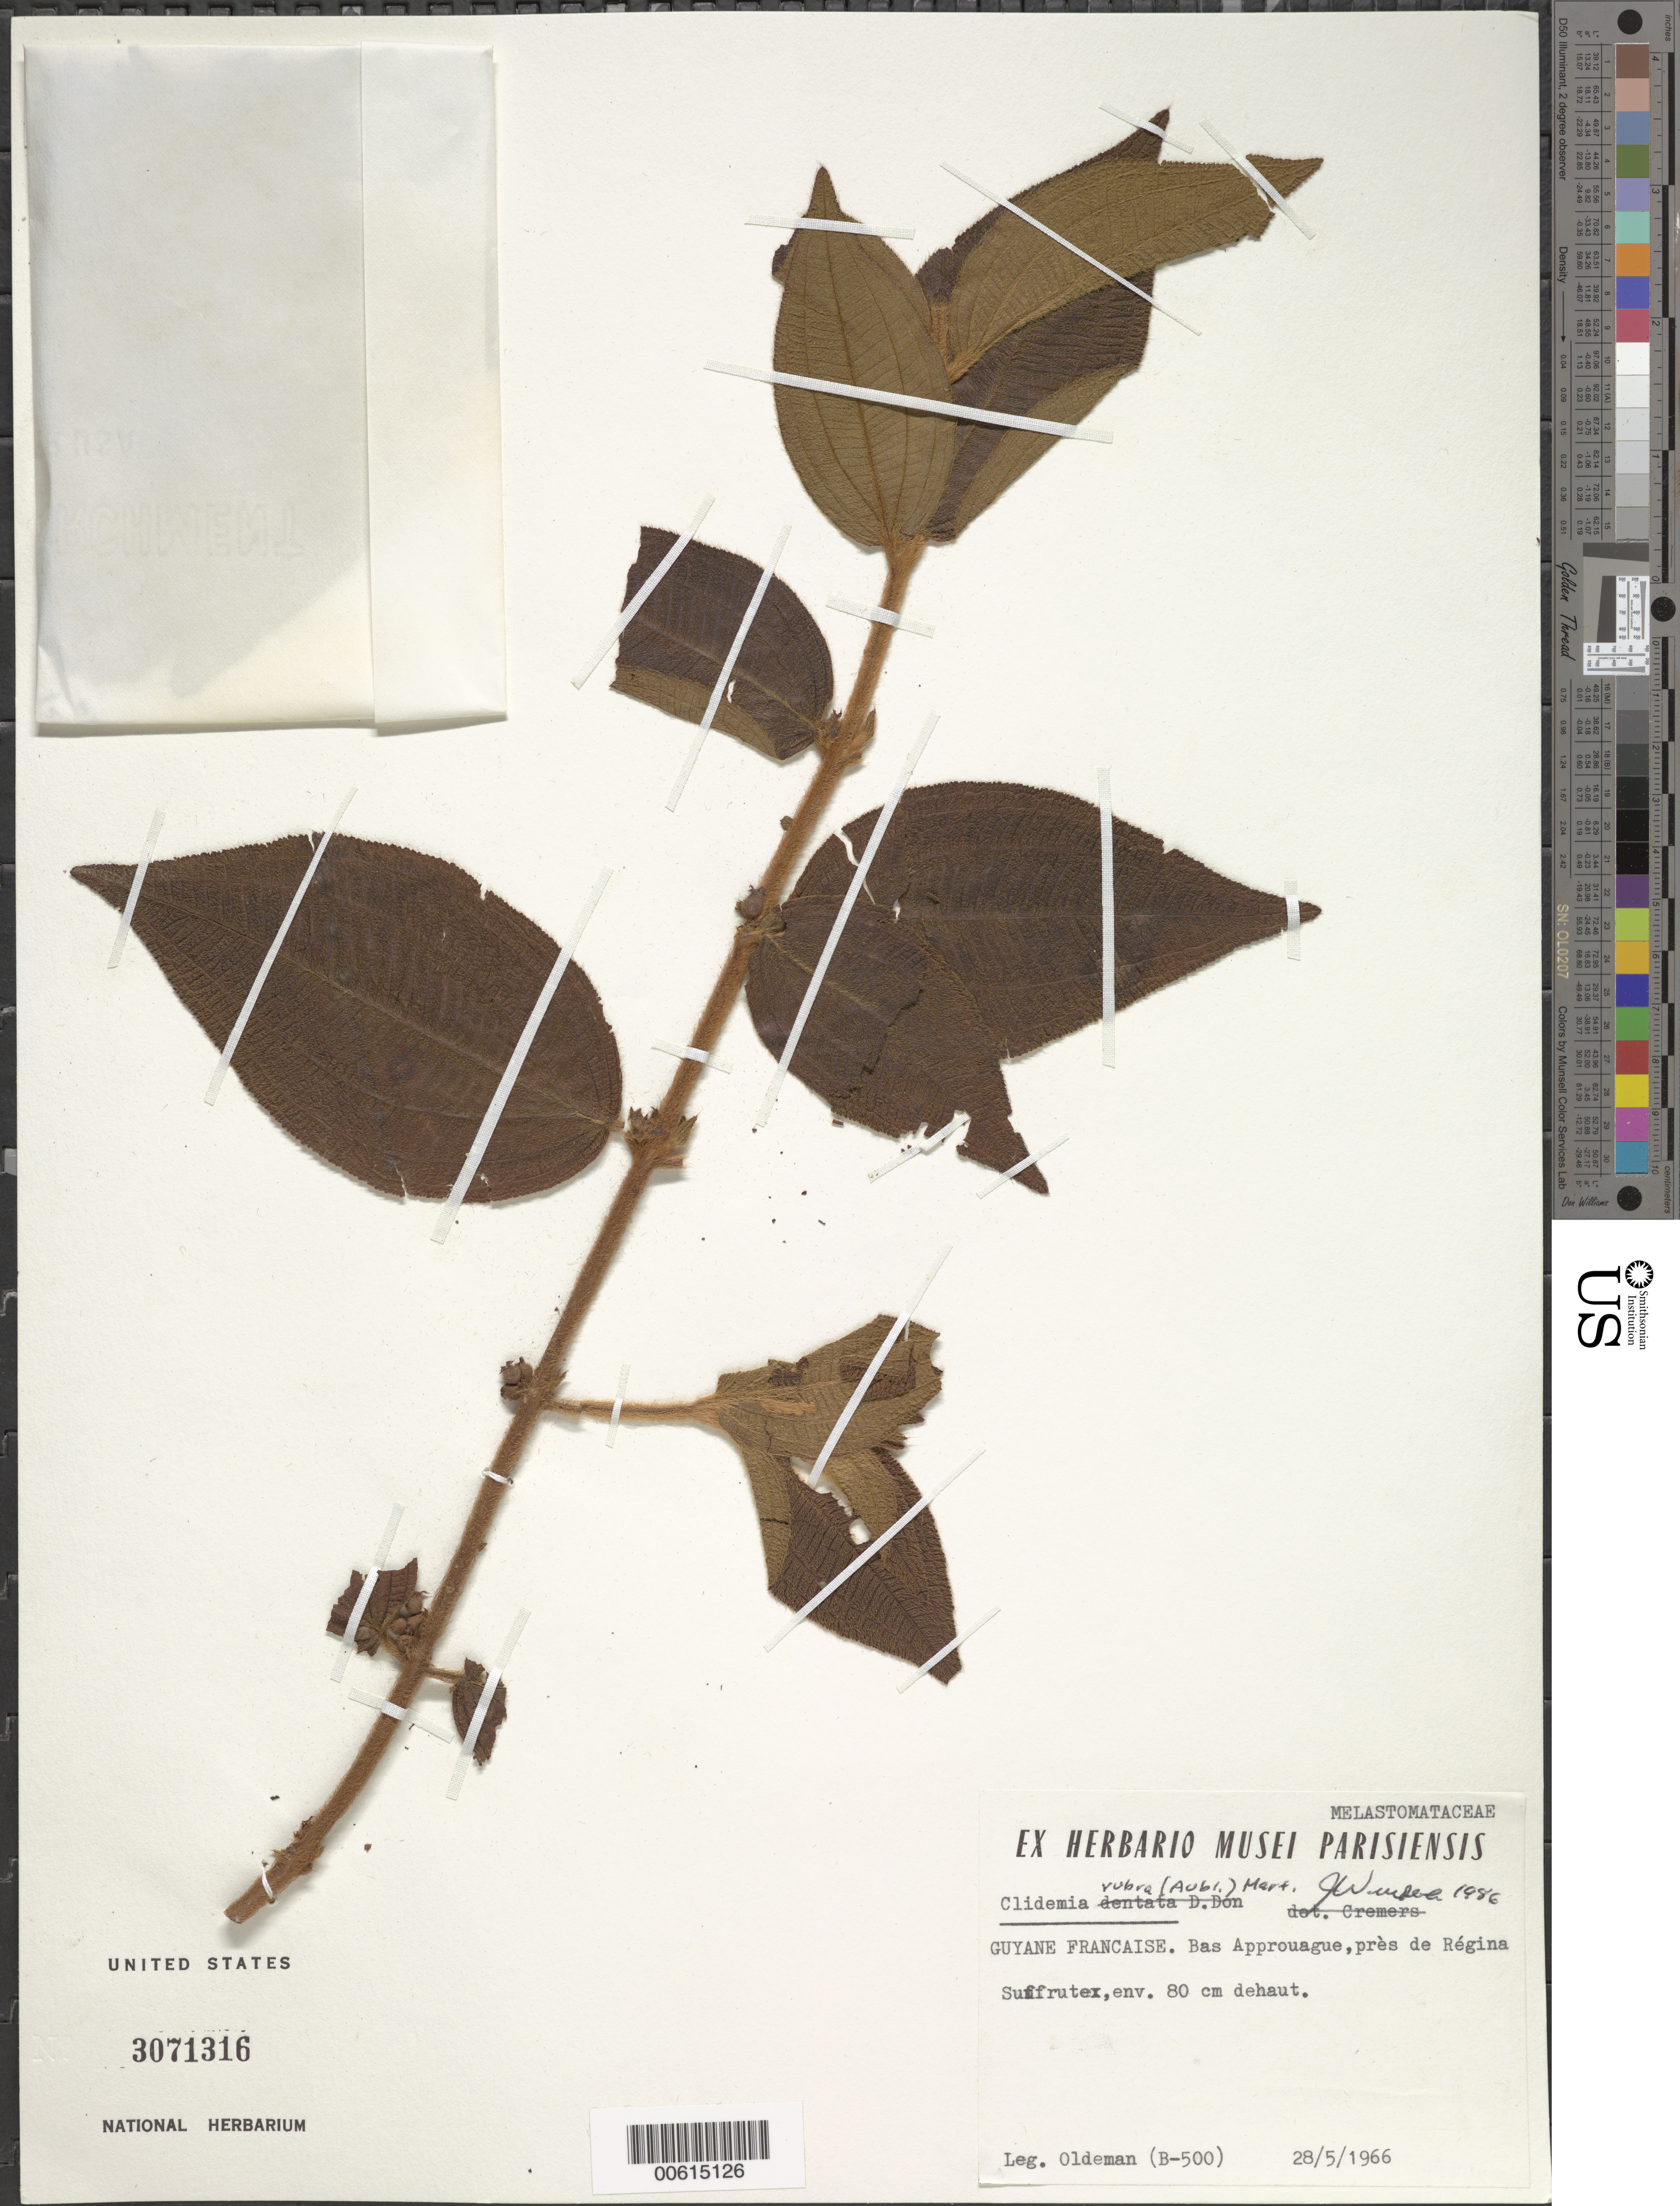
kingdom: Plantae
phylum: Tracheophyta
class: Magnoliopsida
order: Myrtales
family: Melastomataceae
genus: Clidemia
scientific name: Clidemia rubra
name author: (Aubl.) Mart.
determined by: Wurdack, John J., (US), US (UNITED STATES)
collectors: R. Oldeman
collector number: B 500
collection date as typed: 28-May-66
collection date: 1966-05-28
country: French Guiana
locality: Bas Approaugue, pres de Régina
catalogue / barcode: US 3071316